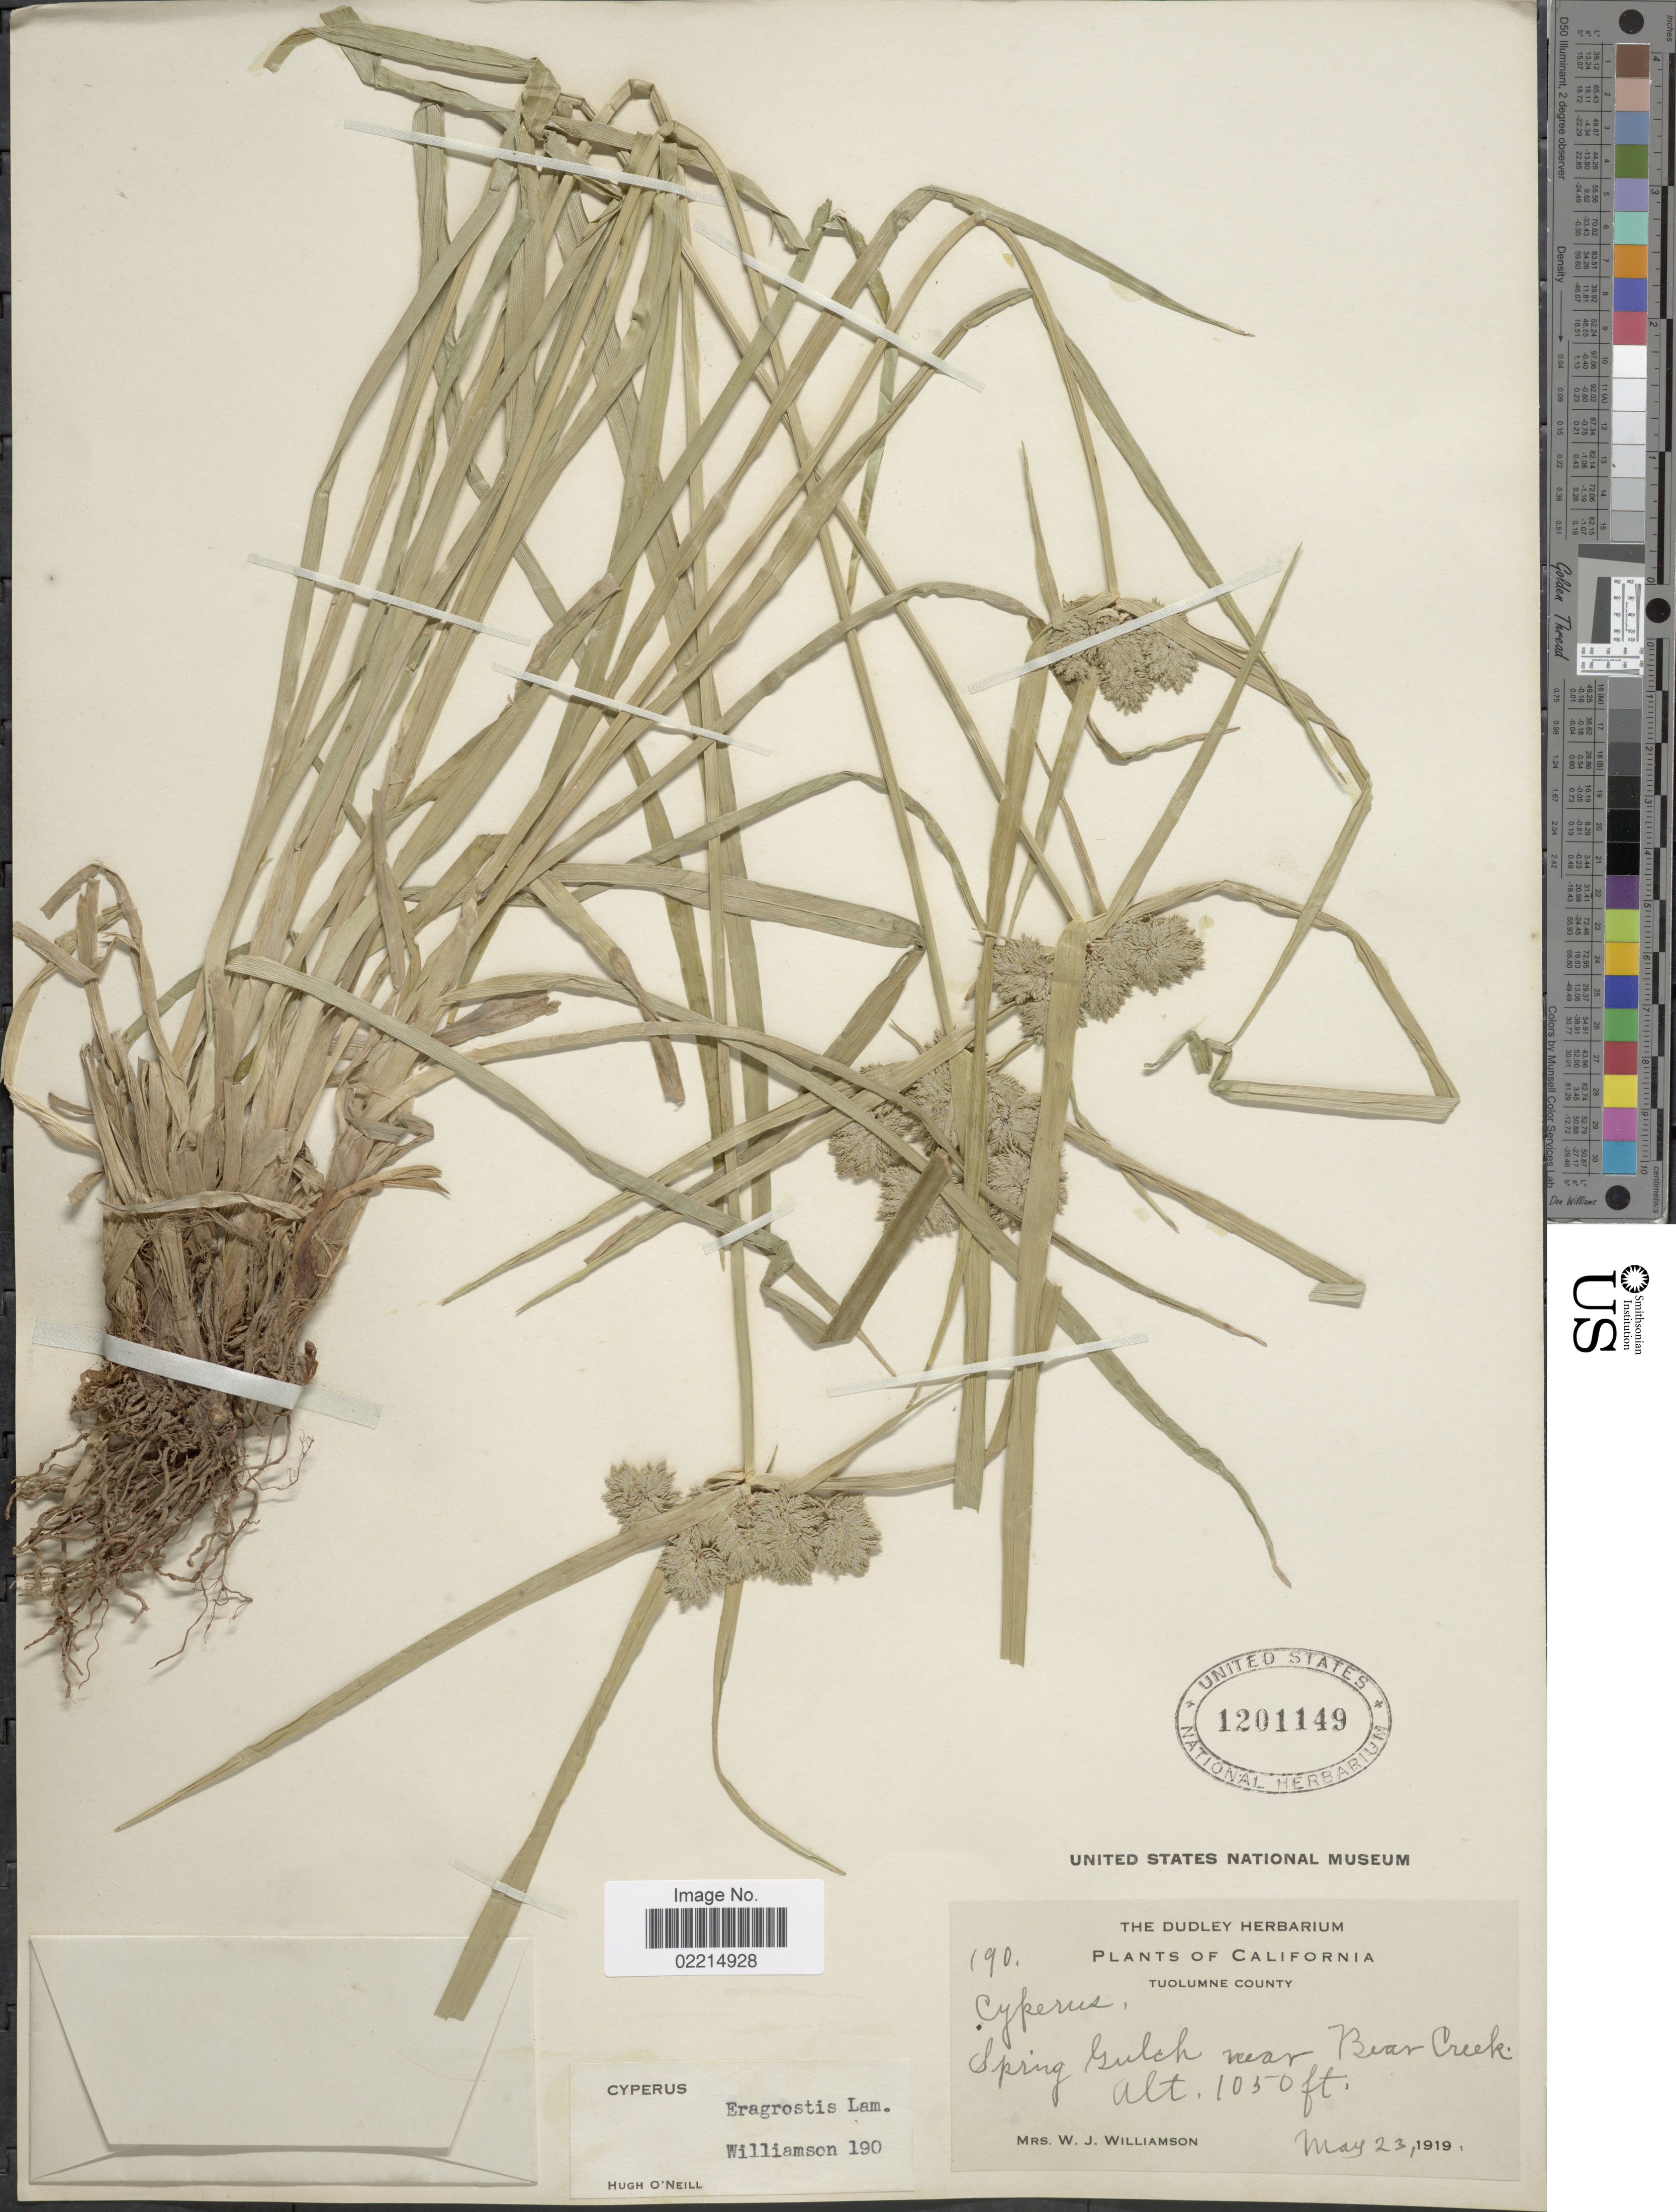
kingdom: Plantae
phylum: Tracheophyta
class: Liliopsida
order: Poales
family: Cyperaceae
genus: Cyperus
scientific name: Cyperus eragrostis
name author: Lam.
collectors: W. Williamson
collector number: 190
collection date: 1919-05-23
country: United States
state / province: California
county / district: Tuolumne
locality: Tuolumne County, Spring Gulch, near Bear Creek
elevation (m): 320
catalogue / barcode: US 1201149